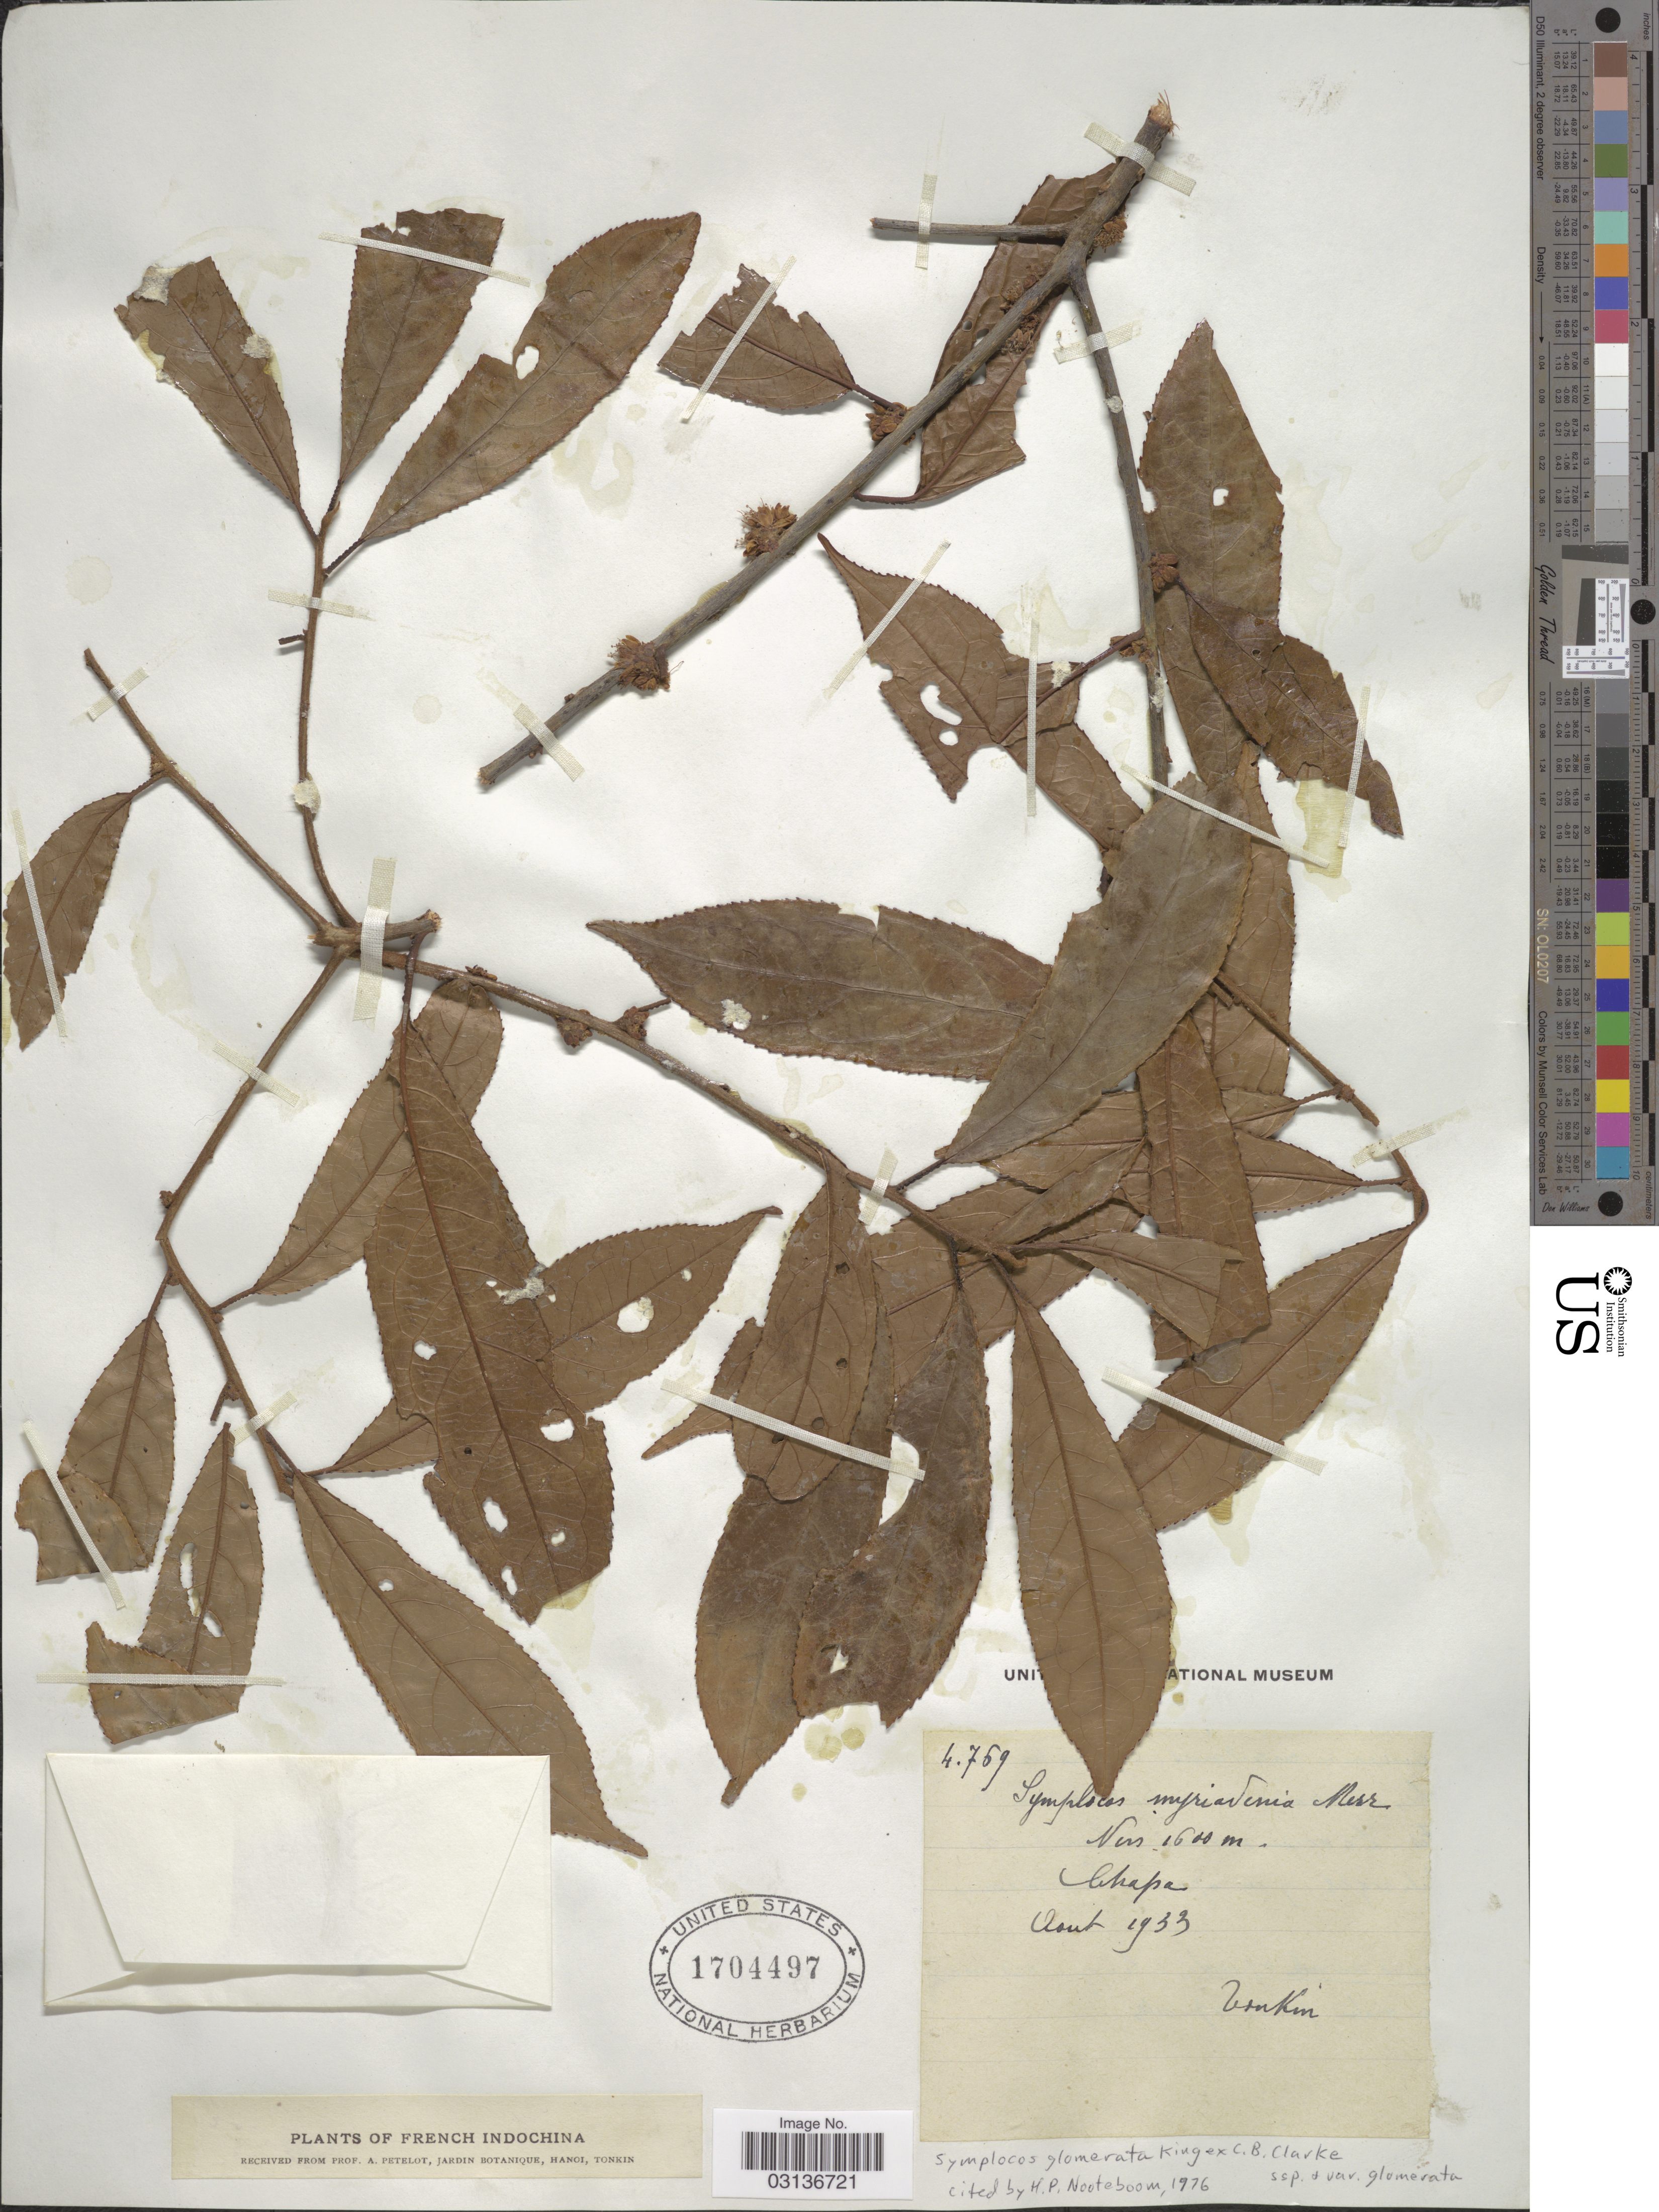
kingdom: Plantae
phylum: Tracheophyta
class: Magnoliopsida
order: Ericales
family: Symplocaceae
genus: Symplocos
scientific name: Symplocos glomerata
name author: King ex C.B. Clarke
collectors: A. Petelot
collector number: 4769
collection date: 1933-07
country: Vietnam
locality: French Indochina. Chapa.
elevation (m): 1600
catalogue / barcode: US 1704497